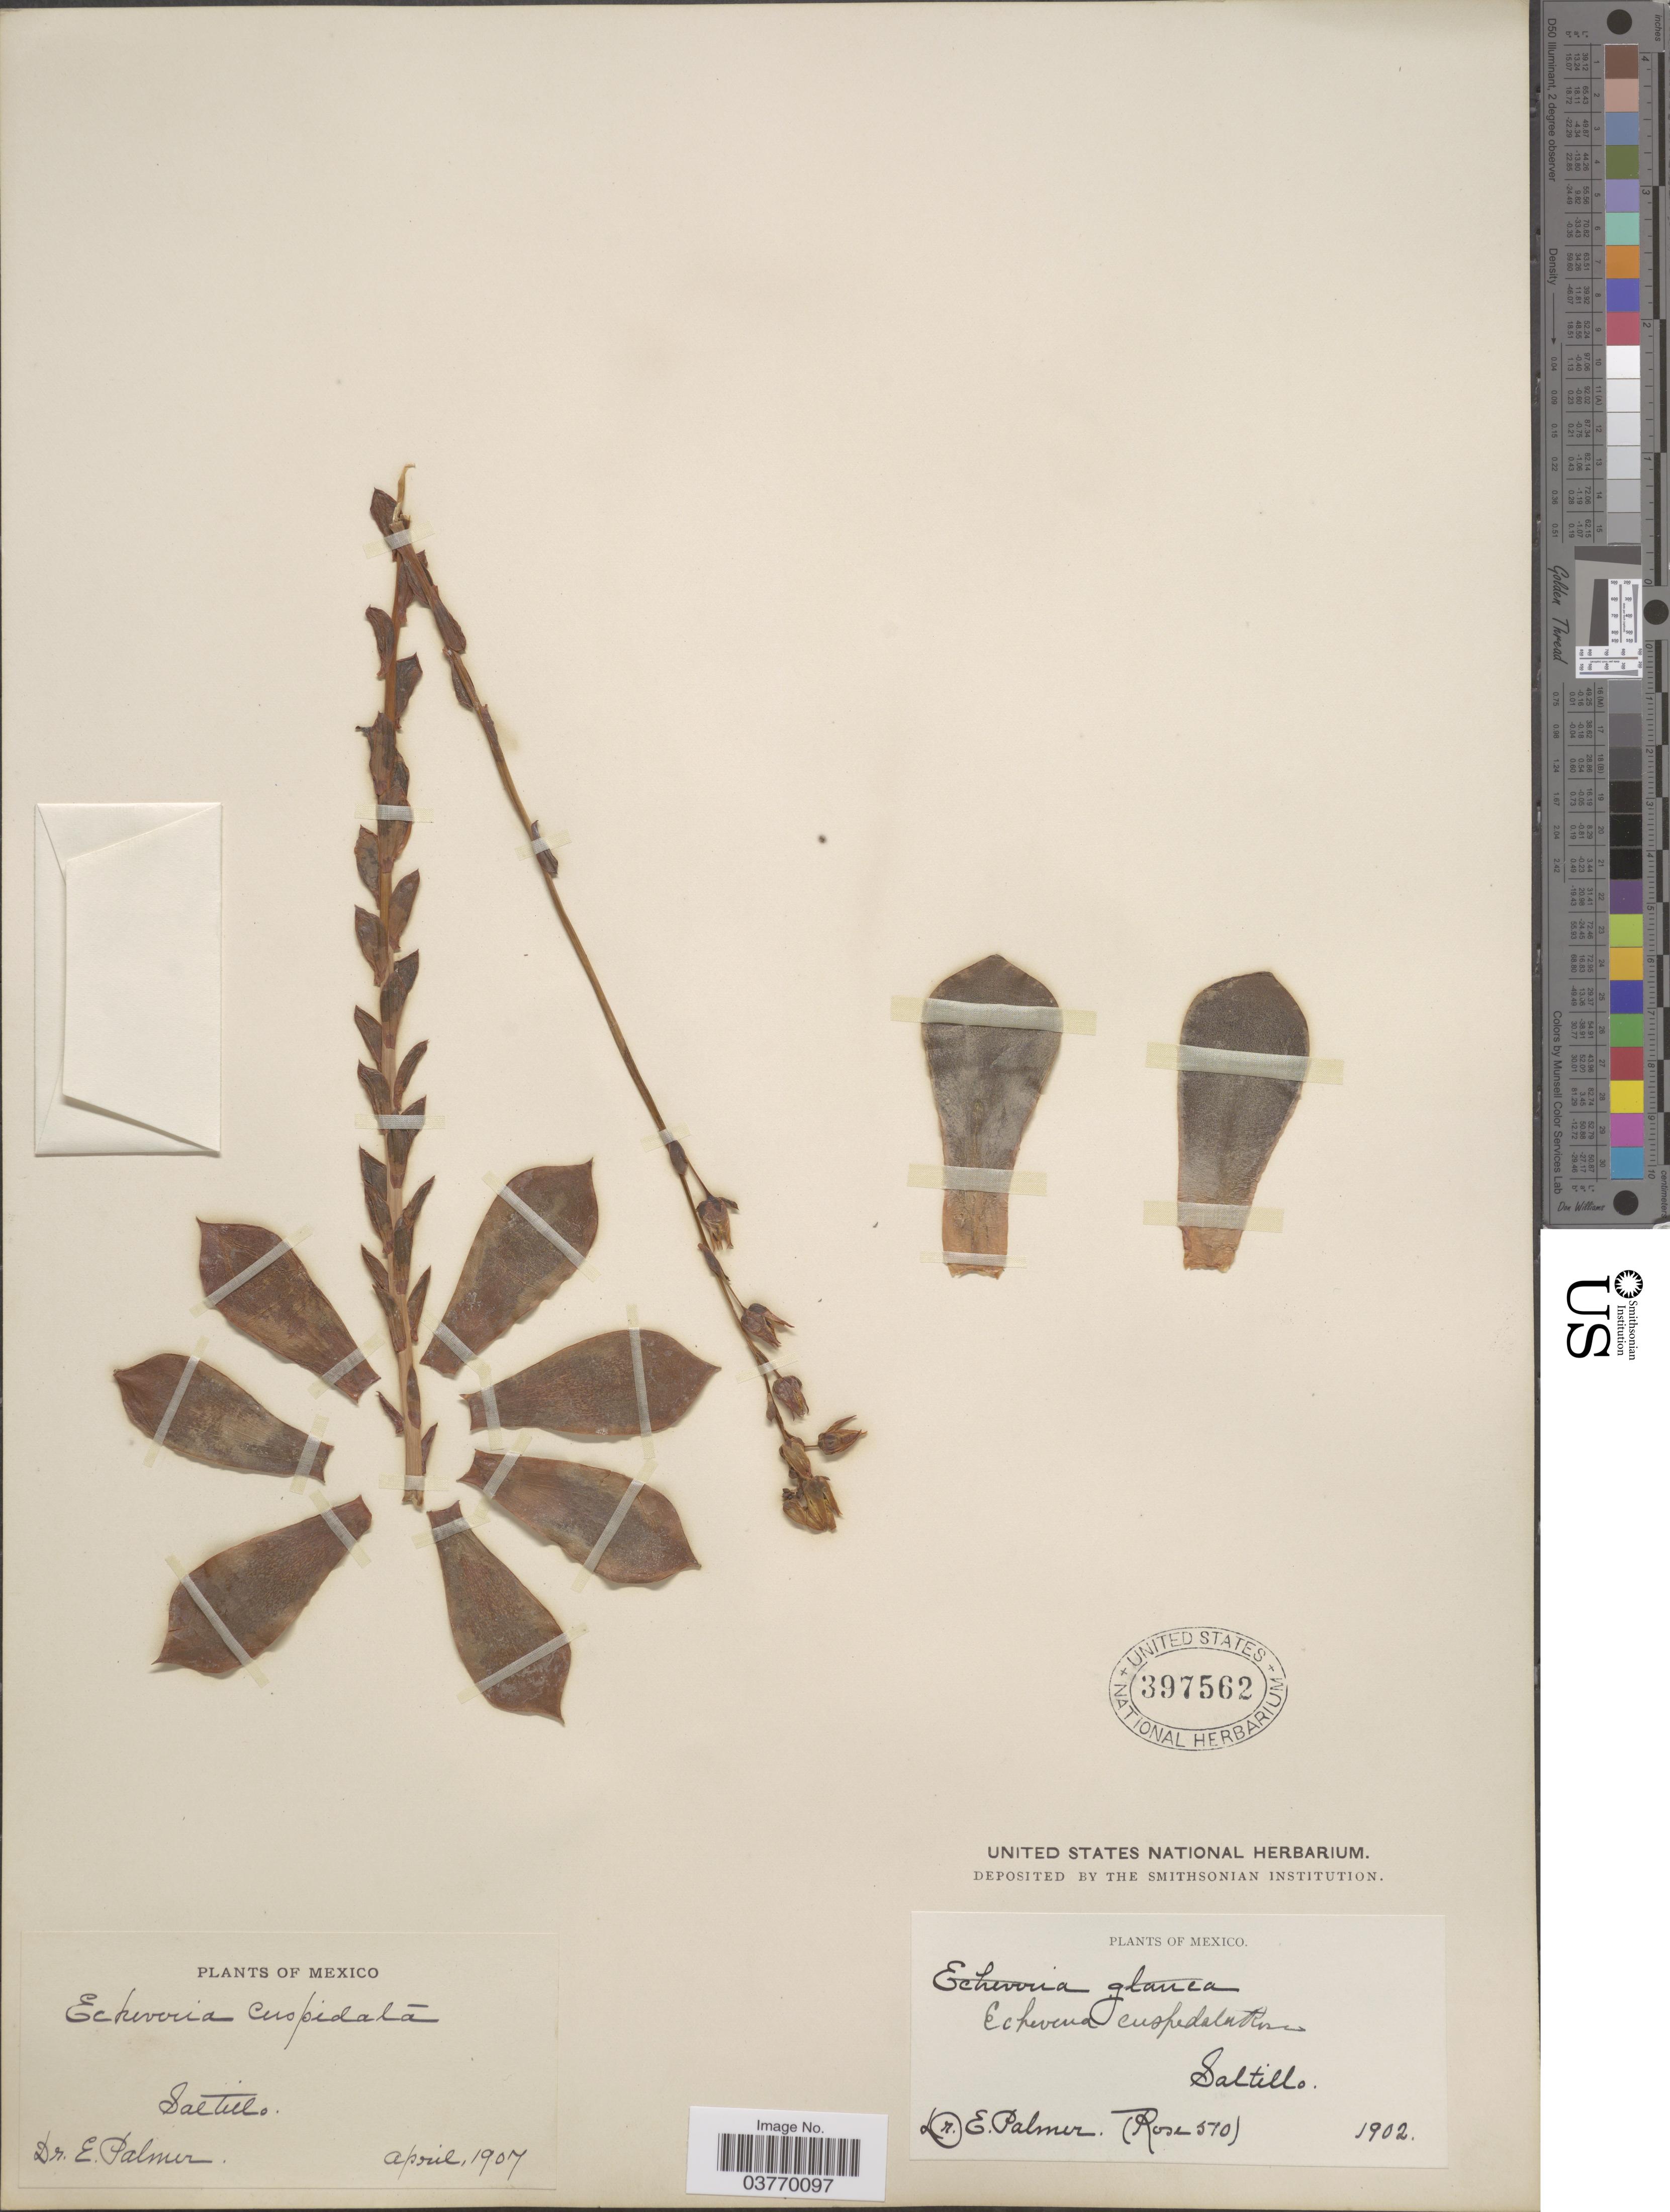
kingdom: Plantae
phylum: Tracheophyta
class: Magnoliopsida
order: Saxifragales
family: Crassulaceae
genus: Echeveria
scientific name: Echeveria cuspidata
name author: Rose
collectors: E. Palmer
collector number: Rose510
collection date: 1902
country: Mexico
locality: Saltillo.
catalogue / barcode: US 397562-2